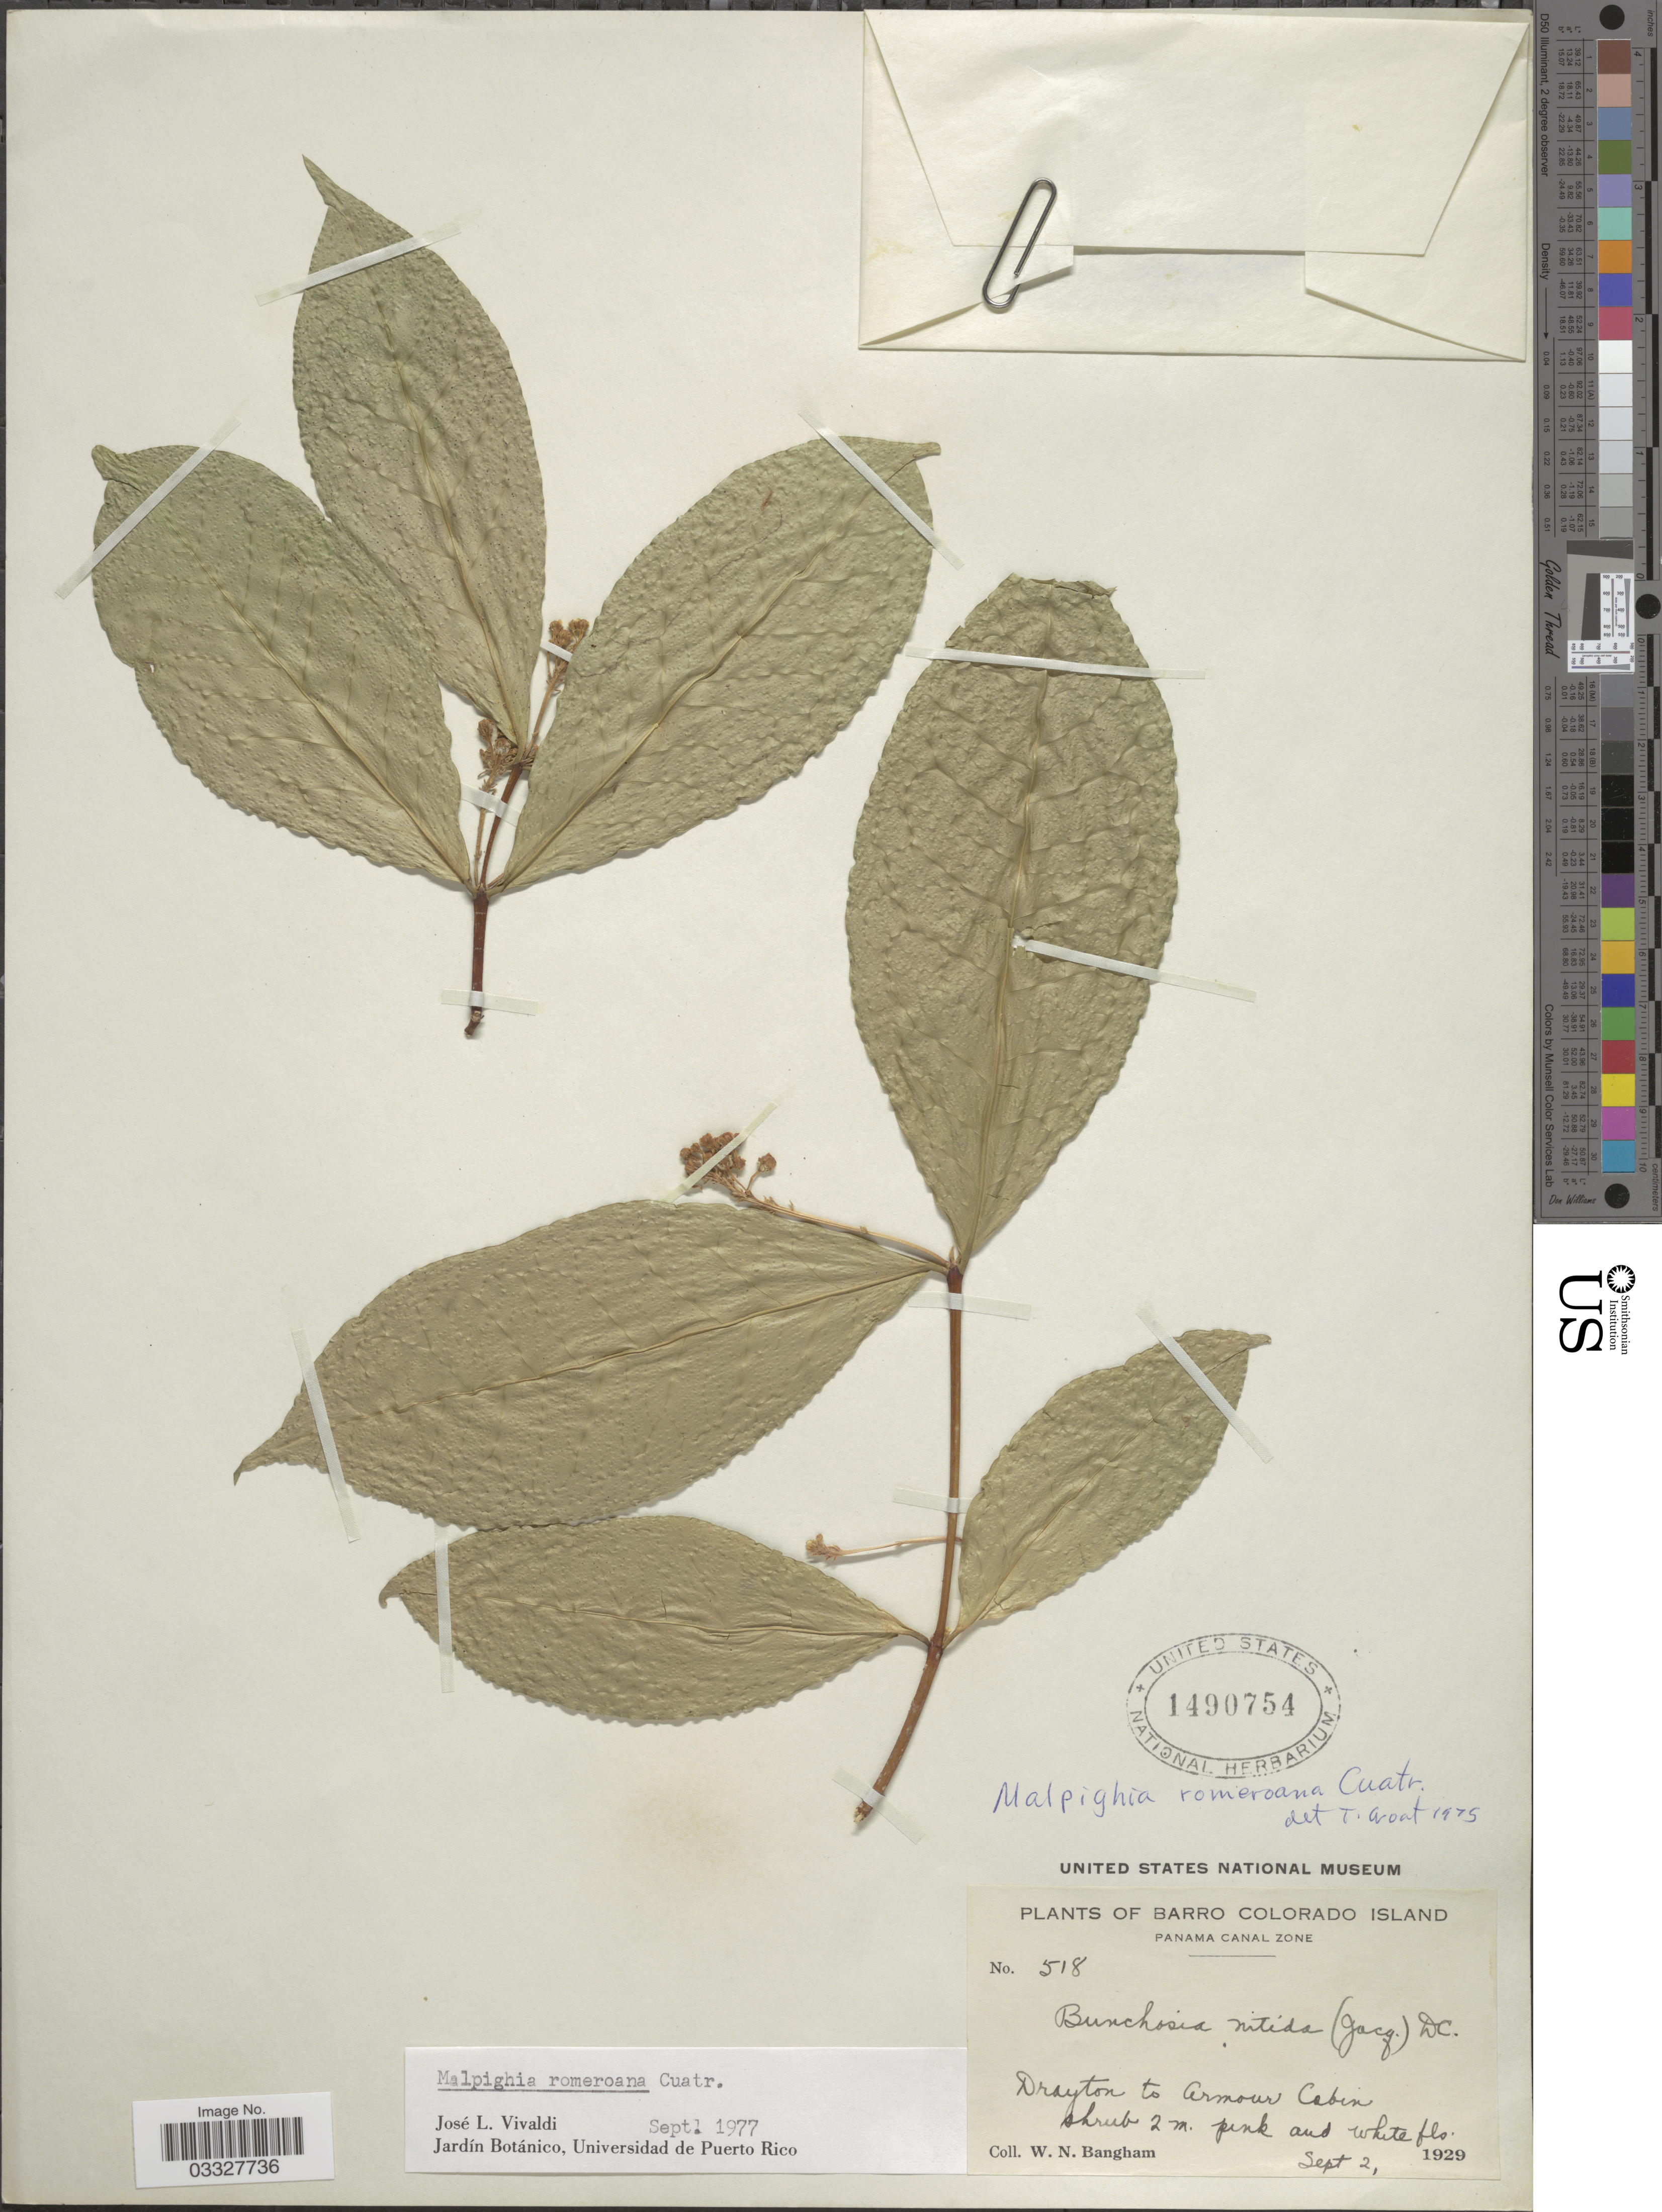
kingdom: Plantae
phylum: Tracheophyta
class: Magnoliopsida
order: Malpighiales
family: Malpighiaceae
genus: Malpighia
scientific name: Malpighia romeroana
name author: Cuatrec.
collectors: W. Bangham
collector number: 518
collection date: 1929-09-02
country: Panama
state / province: Panamá Oeste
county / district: Canal Zone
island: Barro Colorado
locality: Barro Colorado Island. Panama Canal Zone. Drayton to Armour Cabin.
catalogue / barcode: US 1490754